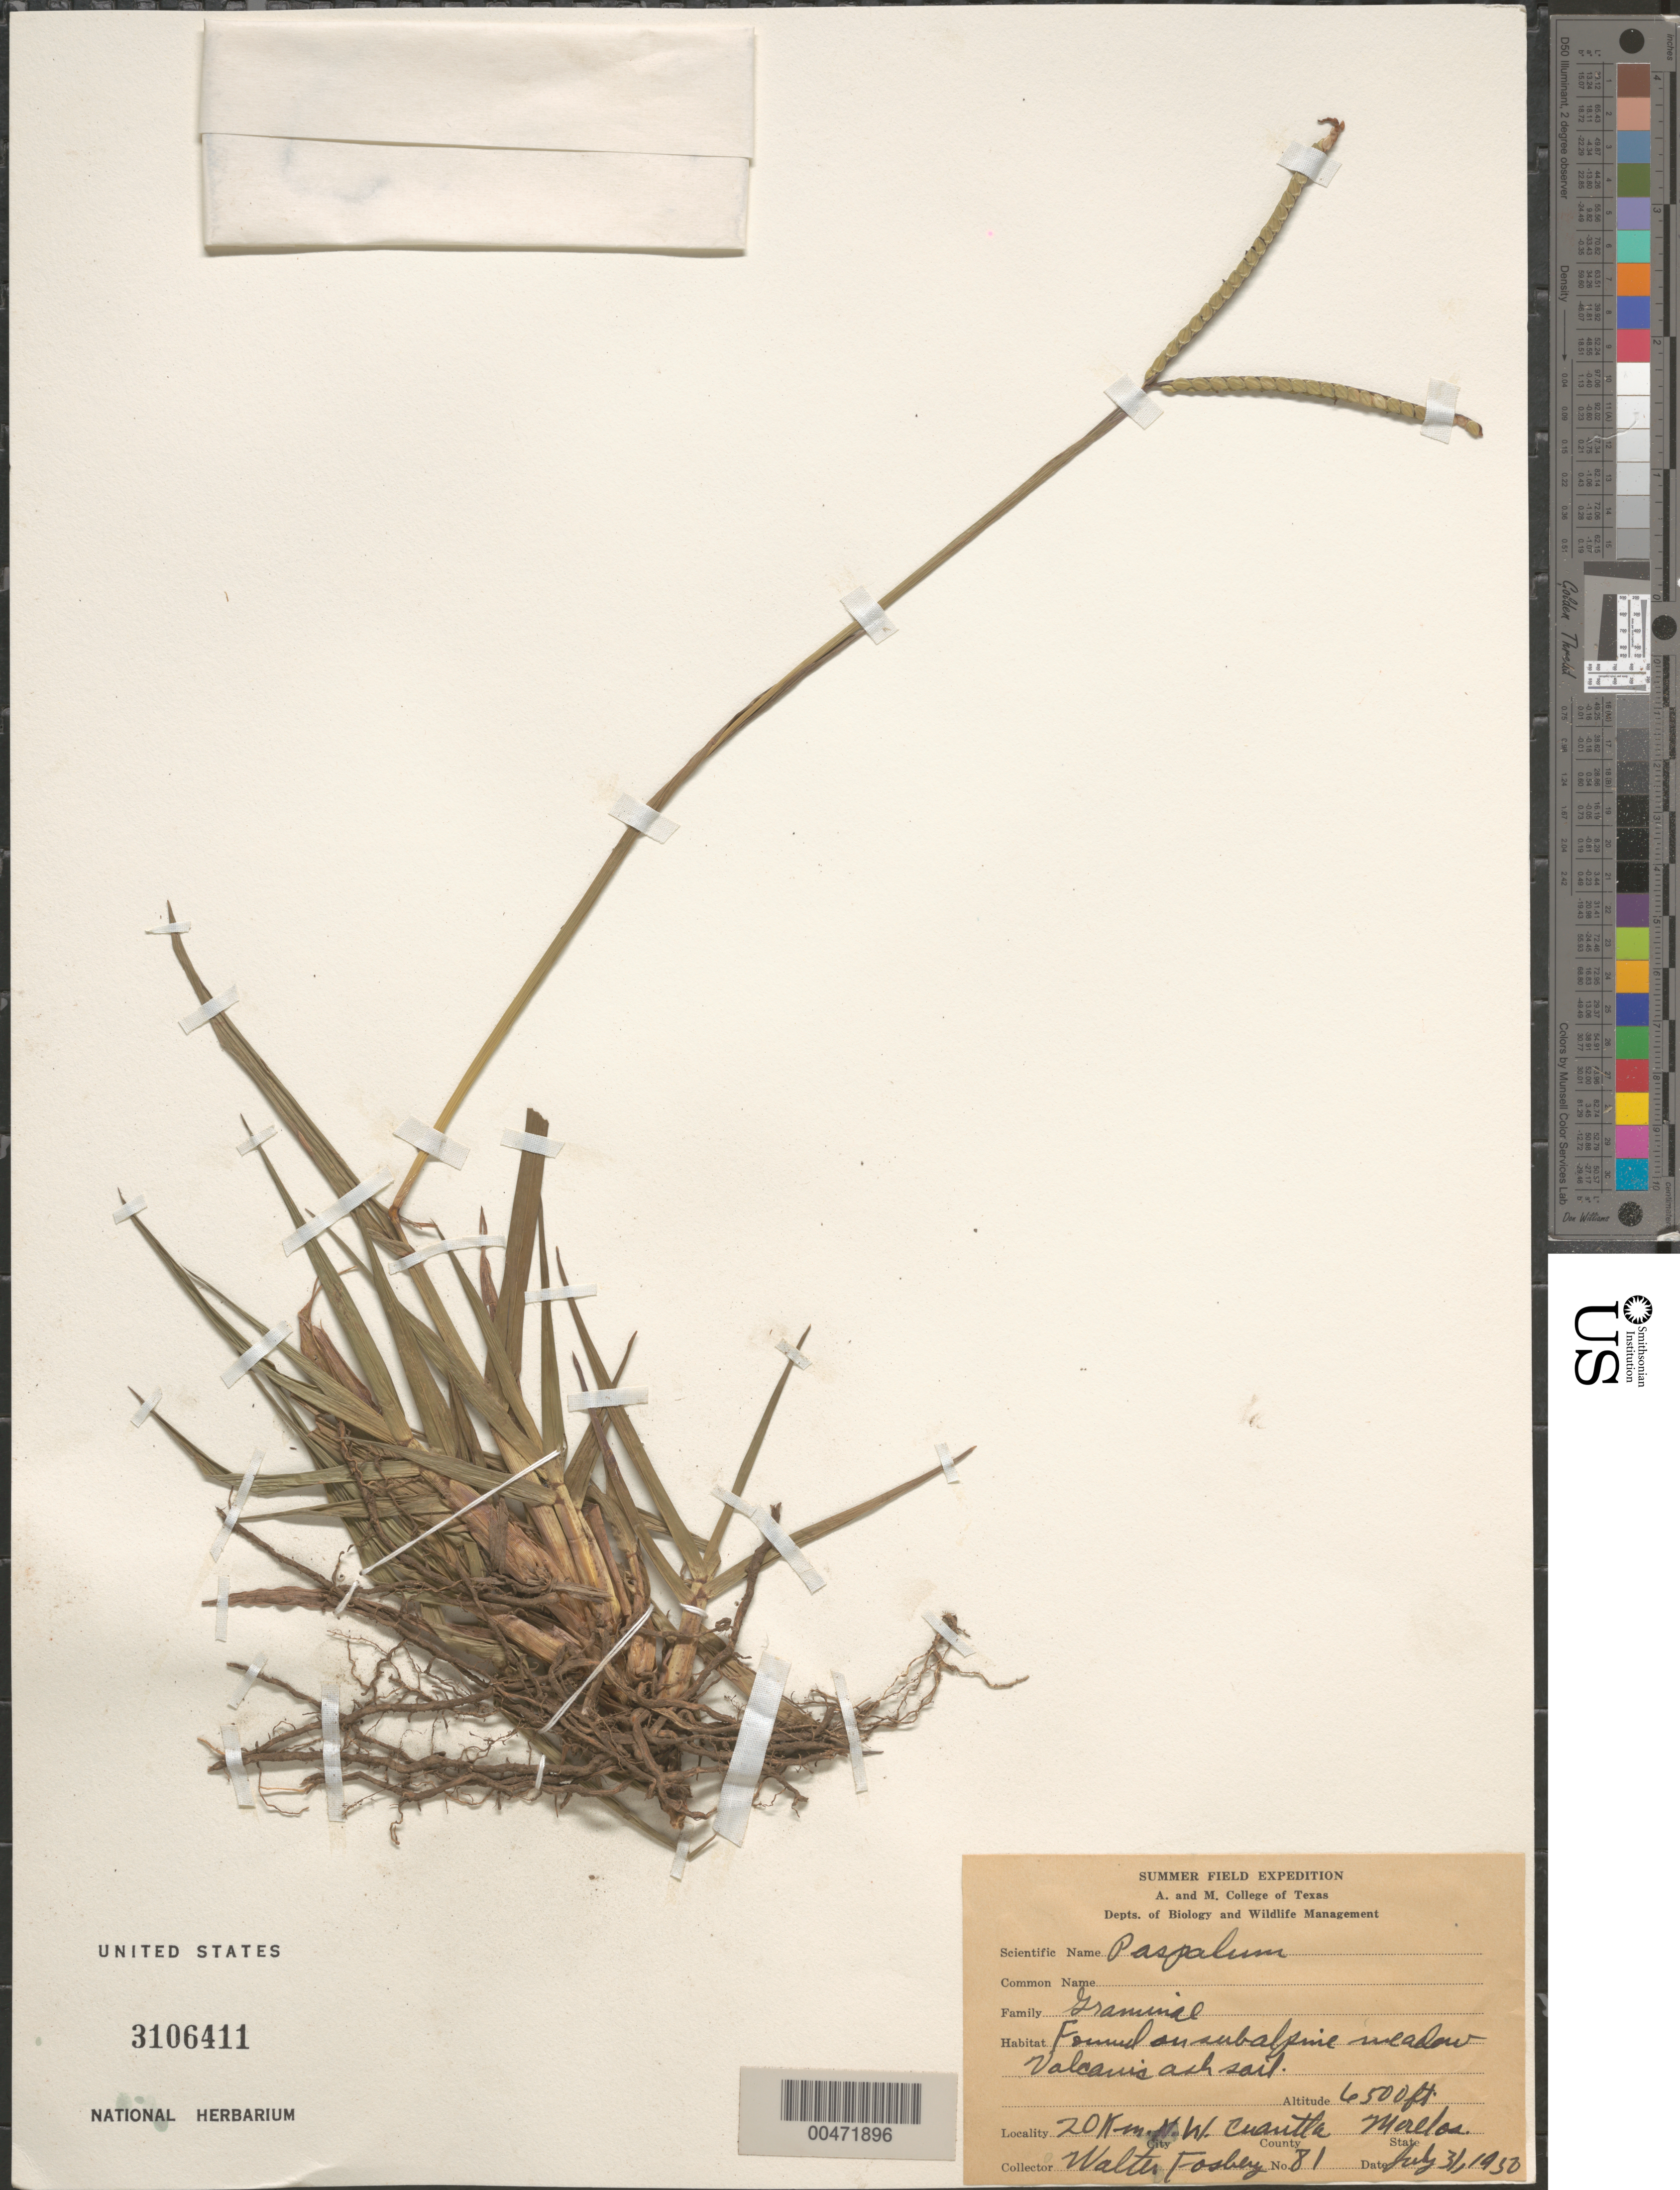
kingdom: Plantae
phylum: Tracheophyta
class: Liliopsida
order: Poales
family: Poaceae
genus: Paspalum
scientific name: Paspalum sp.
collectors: W. Fosberg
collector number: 81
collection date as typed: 31 Jul 1950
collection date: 1950-07-31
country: Mexico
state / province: Morelos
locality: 20 km NW Cuautla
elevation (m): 1981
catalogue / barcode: US 3106411